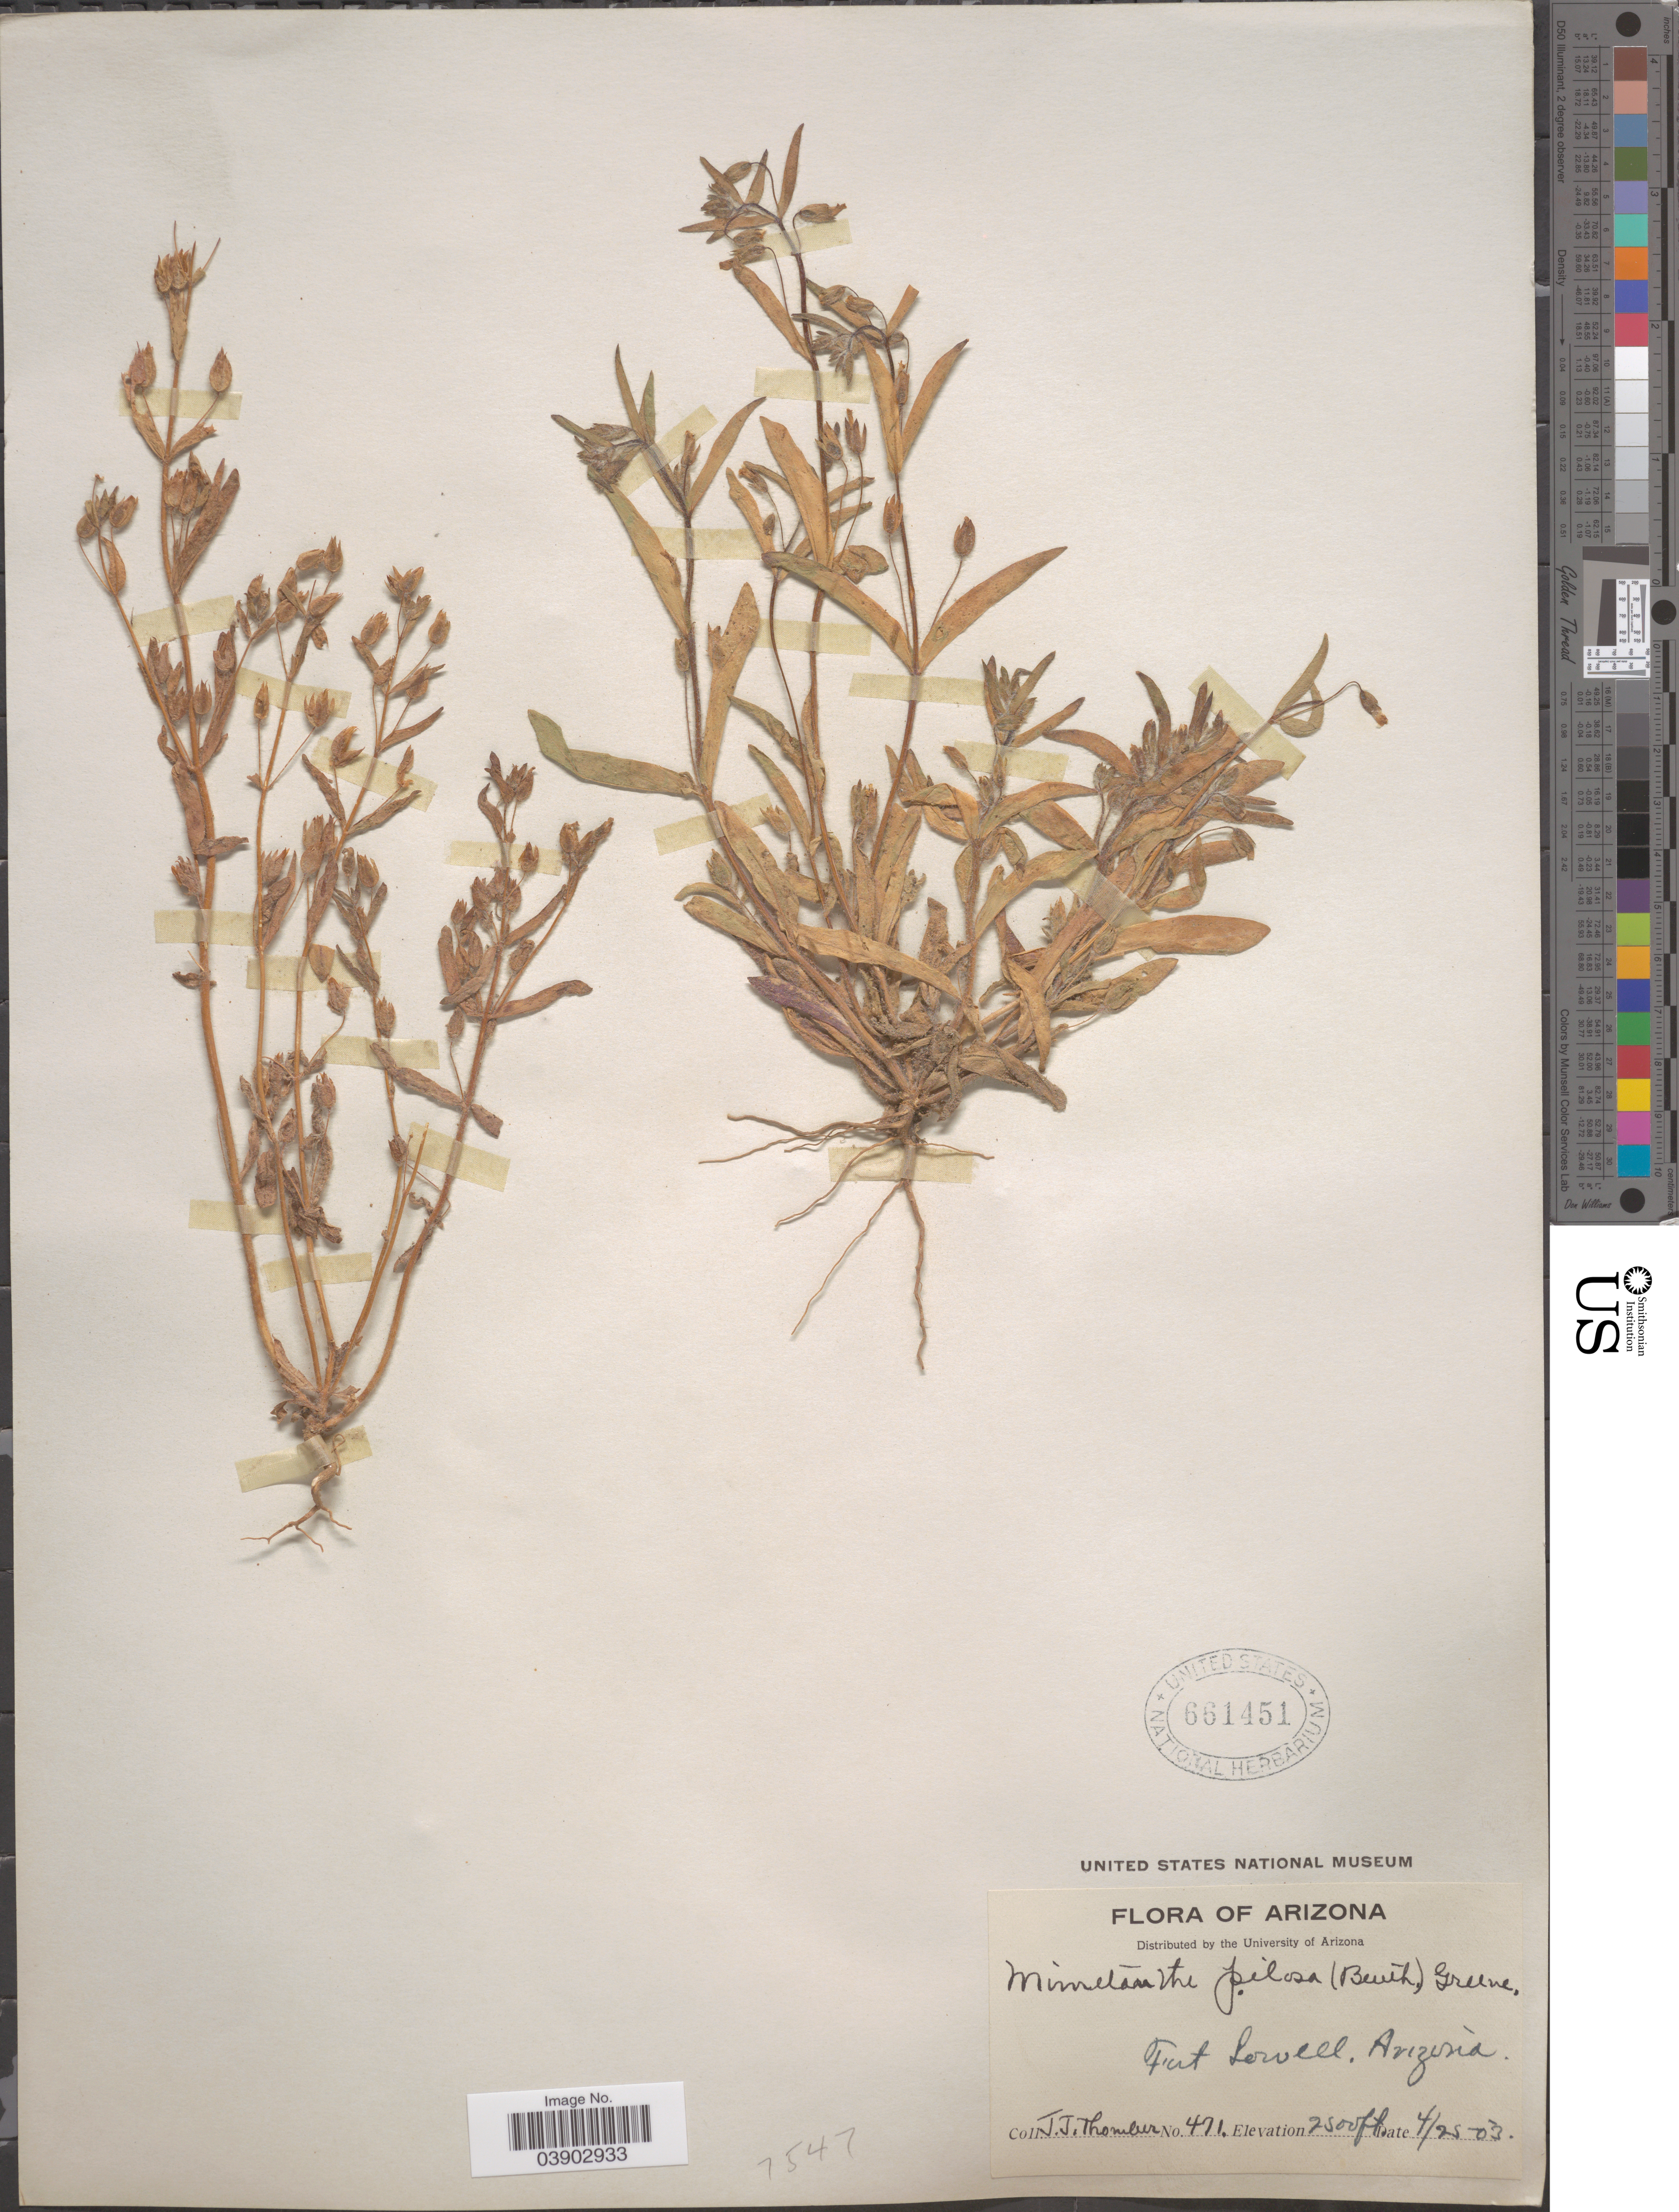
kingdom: Plantae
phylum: Tracheophyta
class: Magnoliopsida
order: Lamiales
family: Phrymaceae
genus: Mimetanthe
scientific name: Mimetanthe pilosa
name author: (Benth.) Greene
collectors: J. Thornber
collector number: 471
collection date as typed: Transcribed d/m/y: 25/4/53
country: United States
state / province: Arizona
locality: Fort Lowell.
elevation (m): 762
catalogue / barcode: US 661451